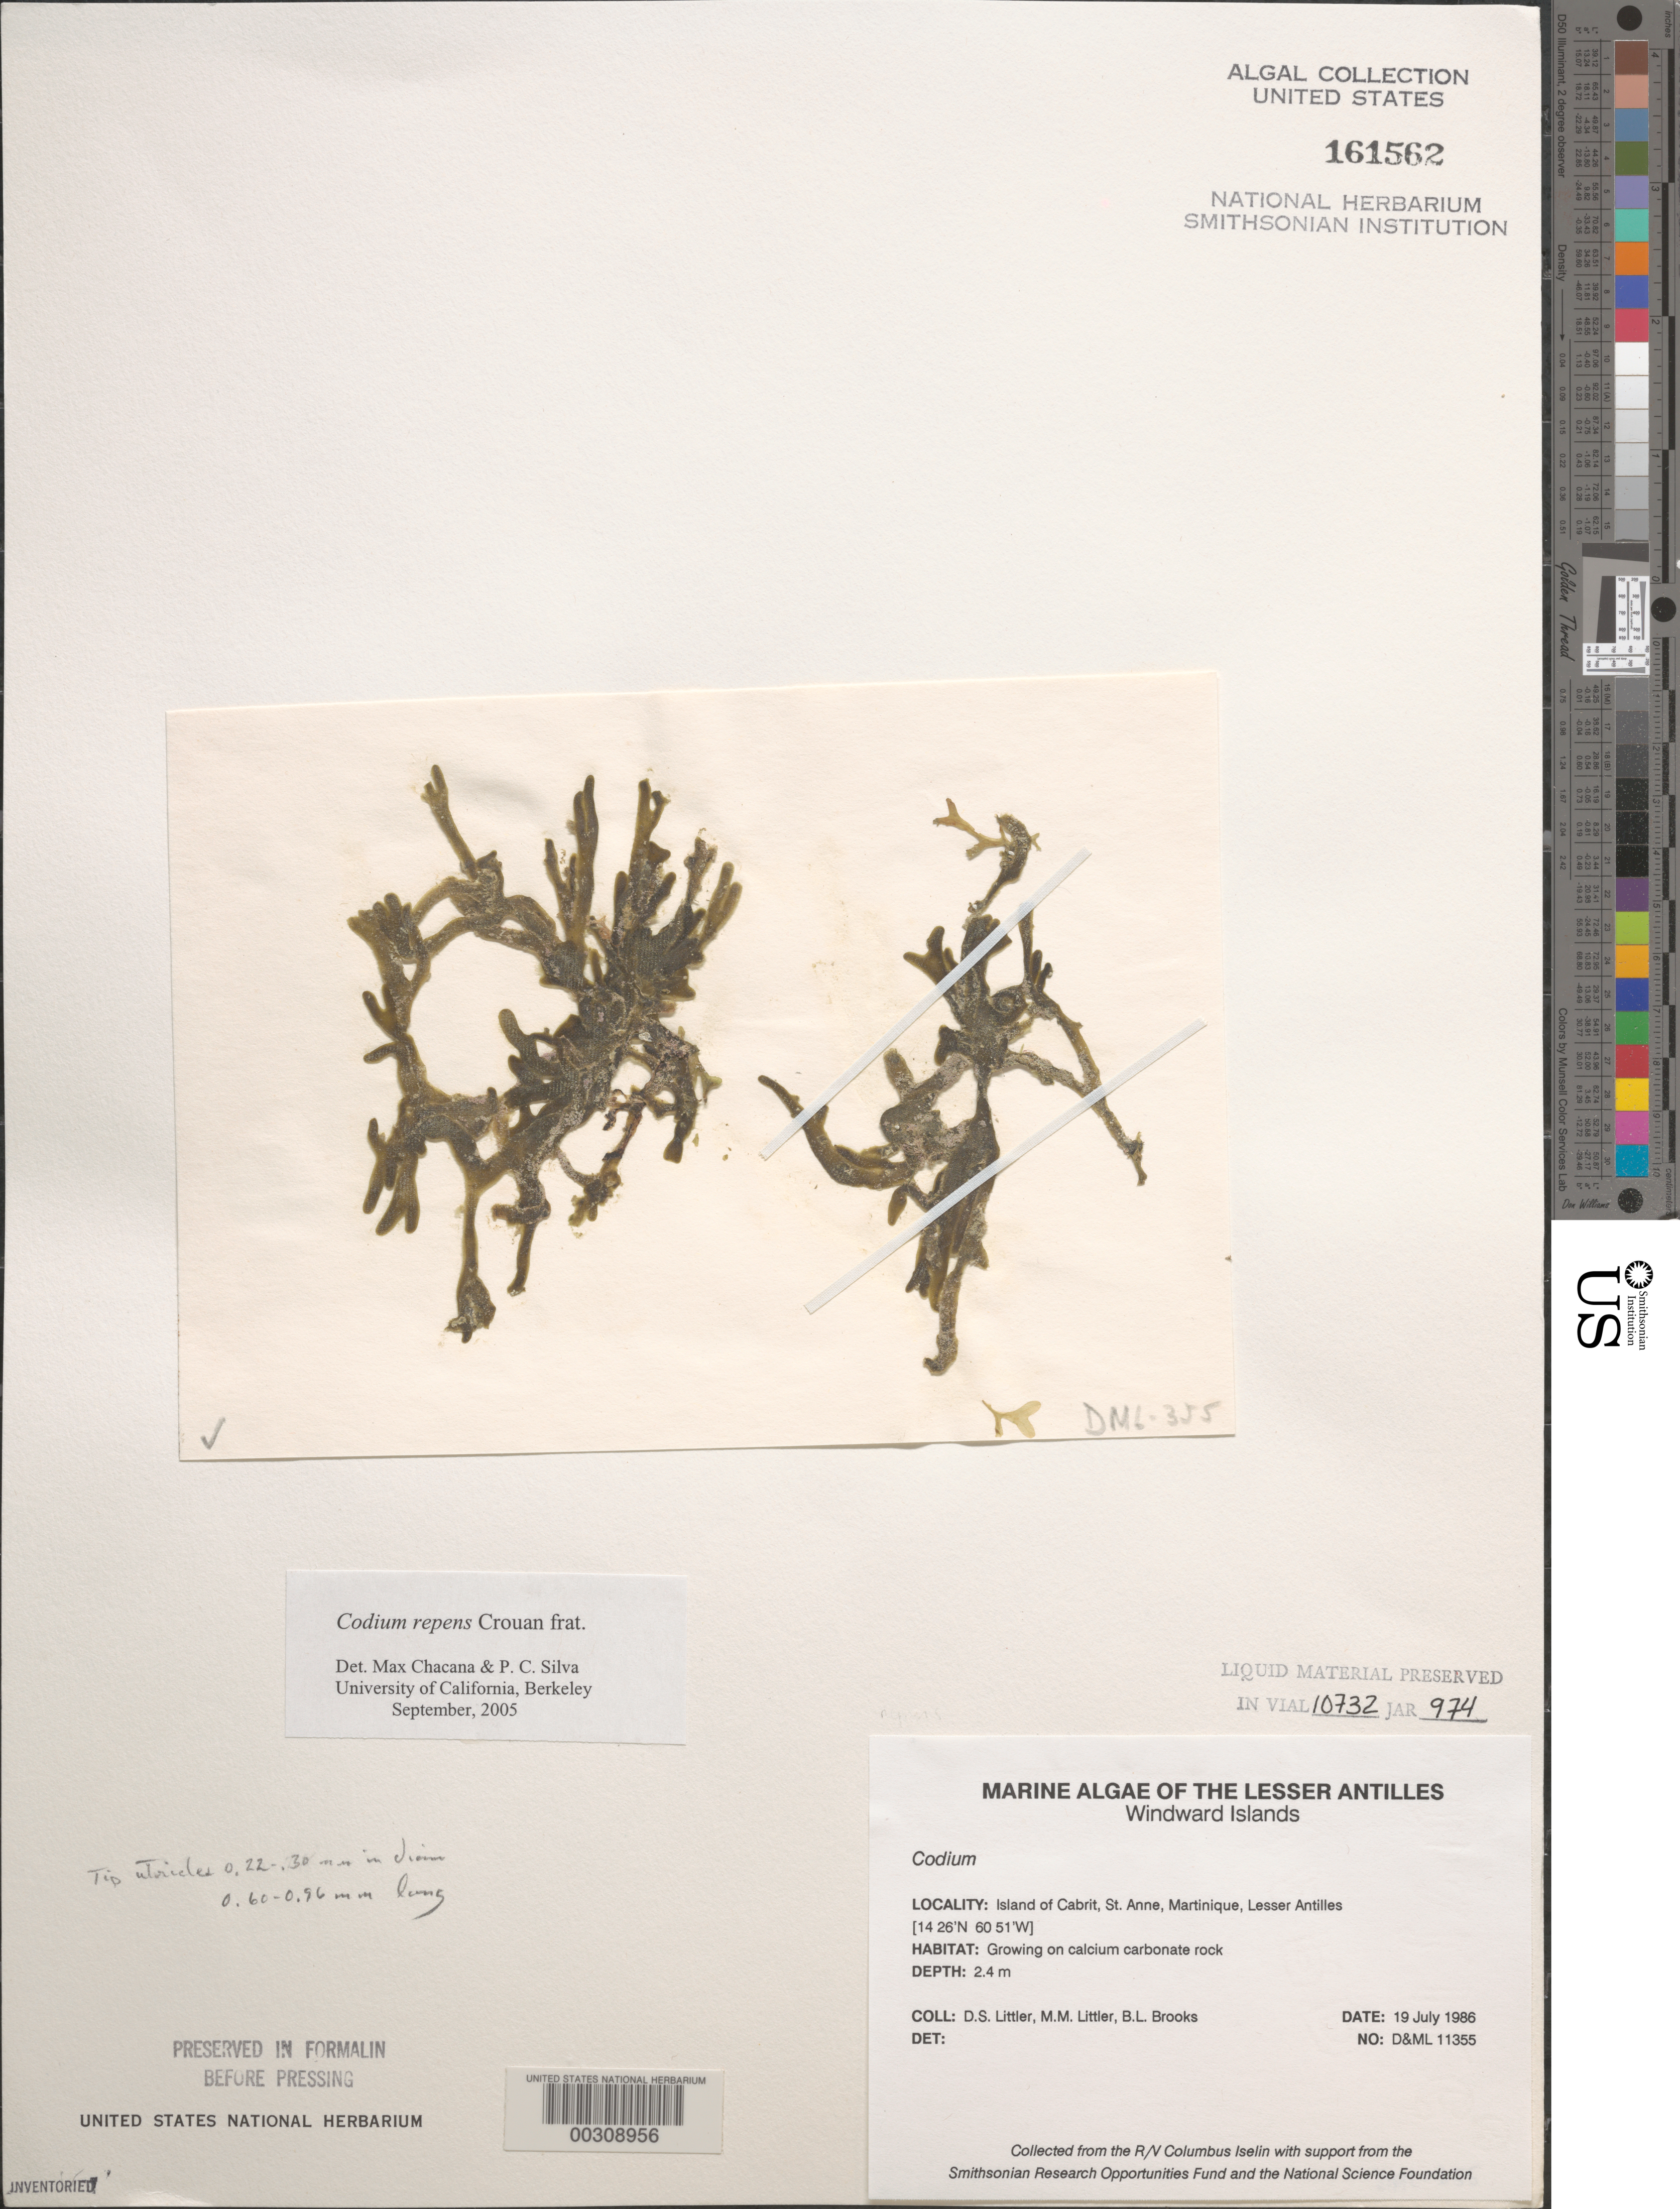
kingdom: Plantae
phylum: Chlorophyta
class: Ulvophyceae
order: Bryopsidales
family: Codiaceae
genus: Codium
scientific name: Codium repens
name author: P. Crouan & H. Crouan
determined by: Chacana, M. E.; Silva, P. C.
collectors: D. S. Littler, M. M. Littler & B. Brooks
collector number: D&ML 11355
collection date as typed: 19 Jul 1986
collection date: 1986-07-19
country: Martinique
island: Cabrit Island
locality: St. Anne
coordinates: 14 26' N, 60 51' W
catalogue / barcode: US 161562